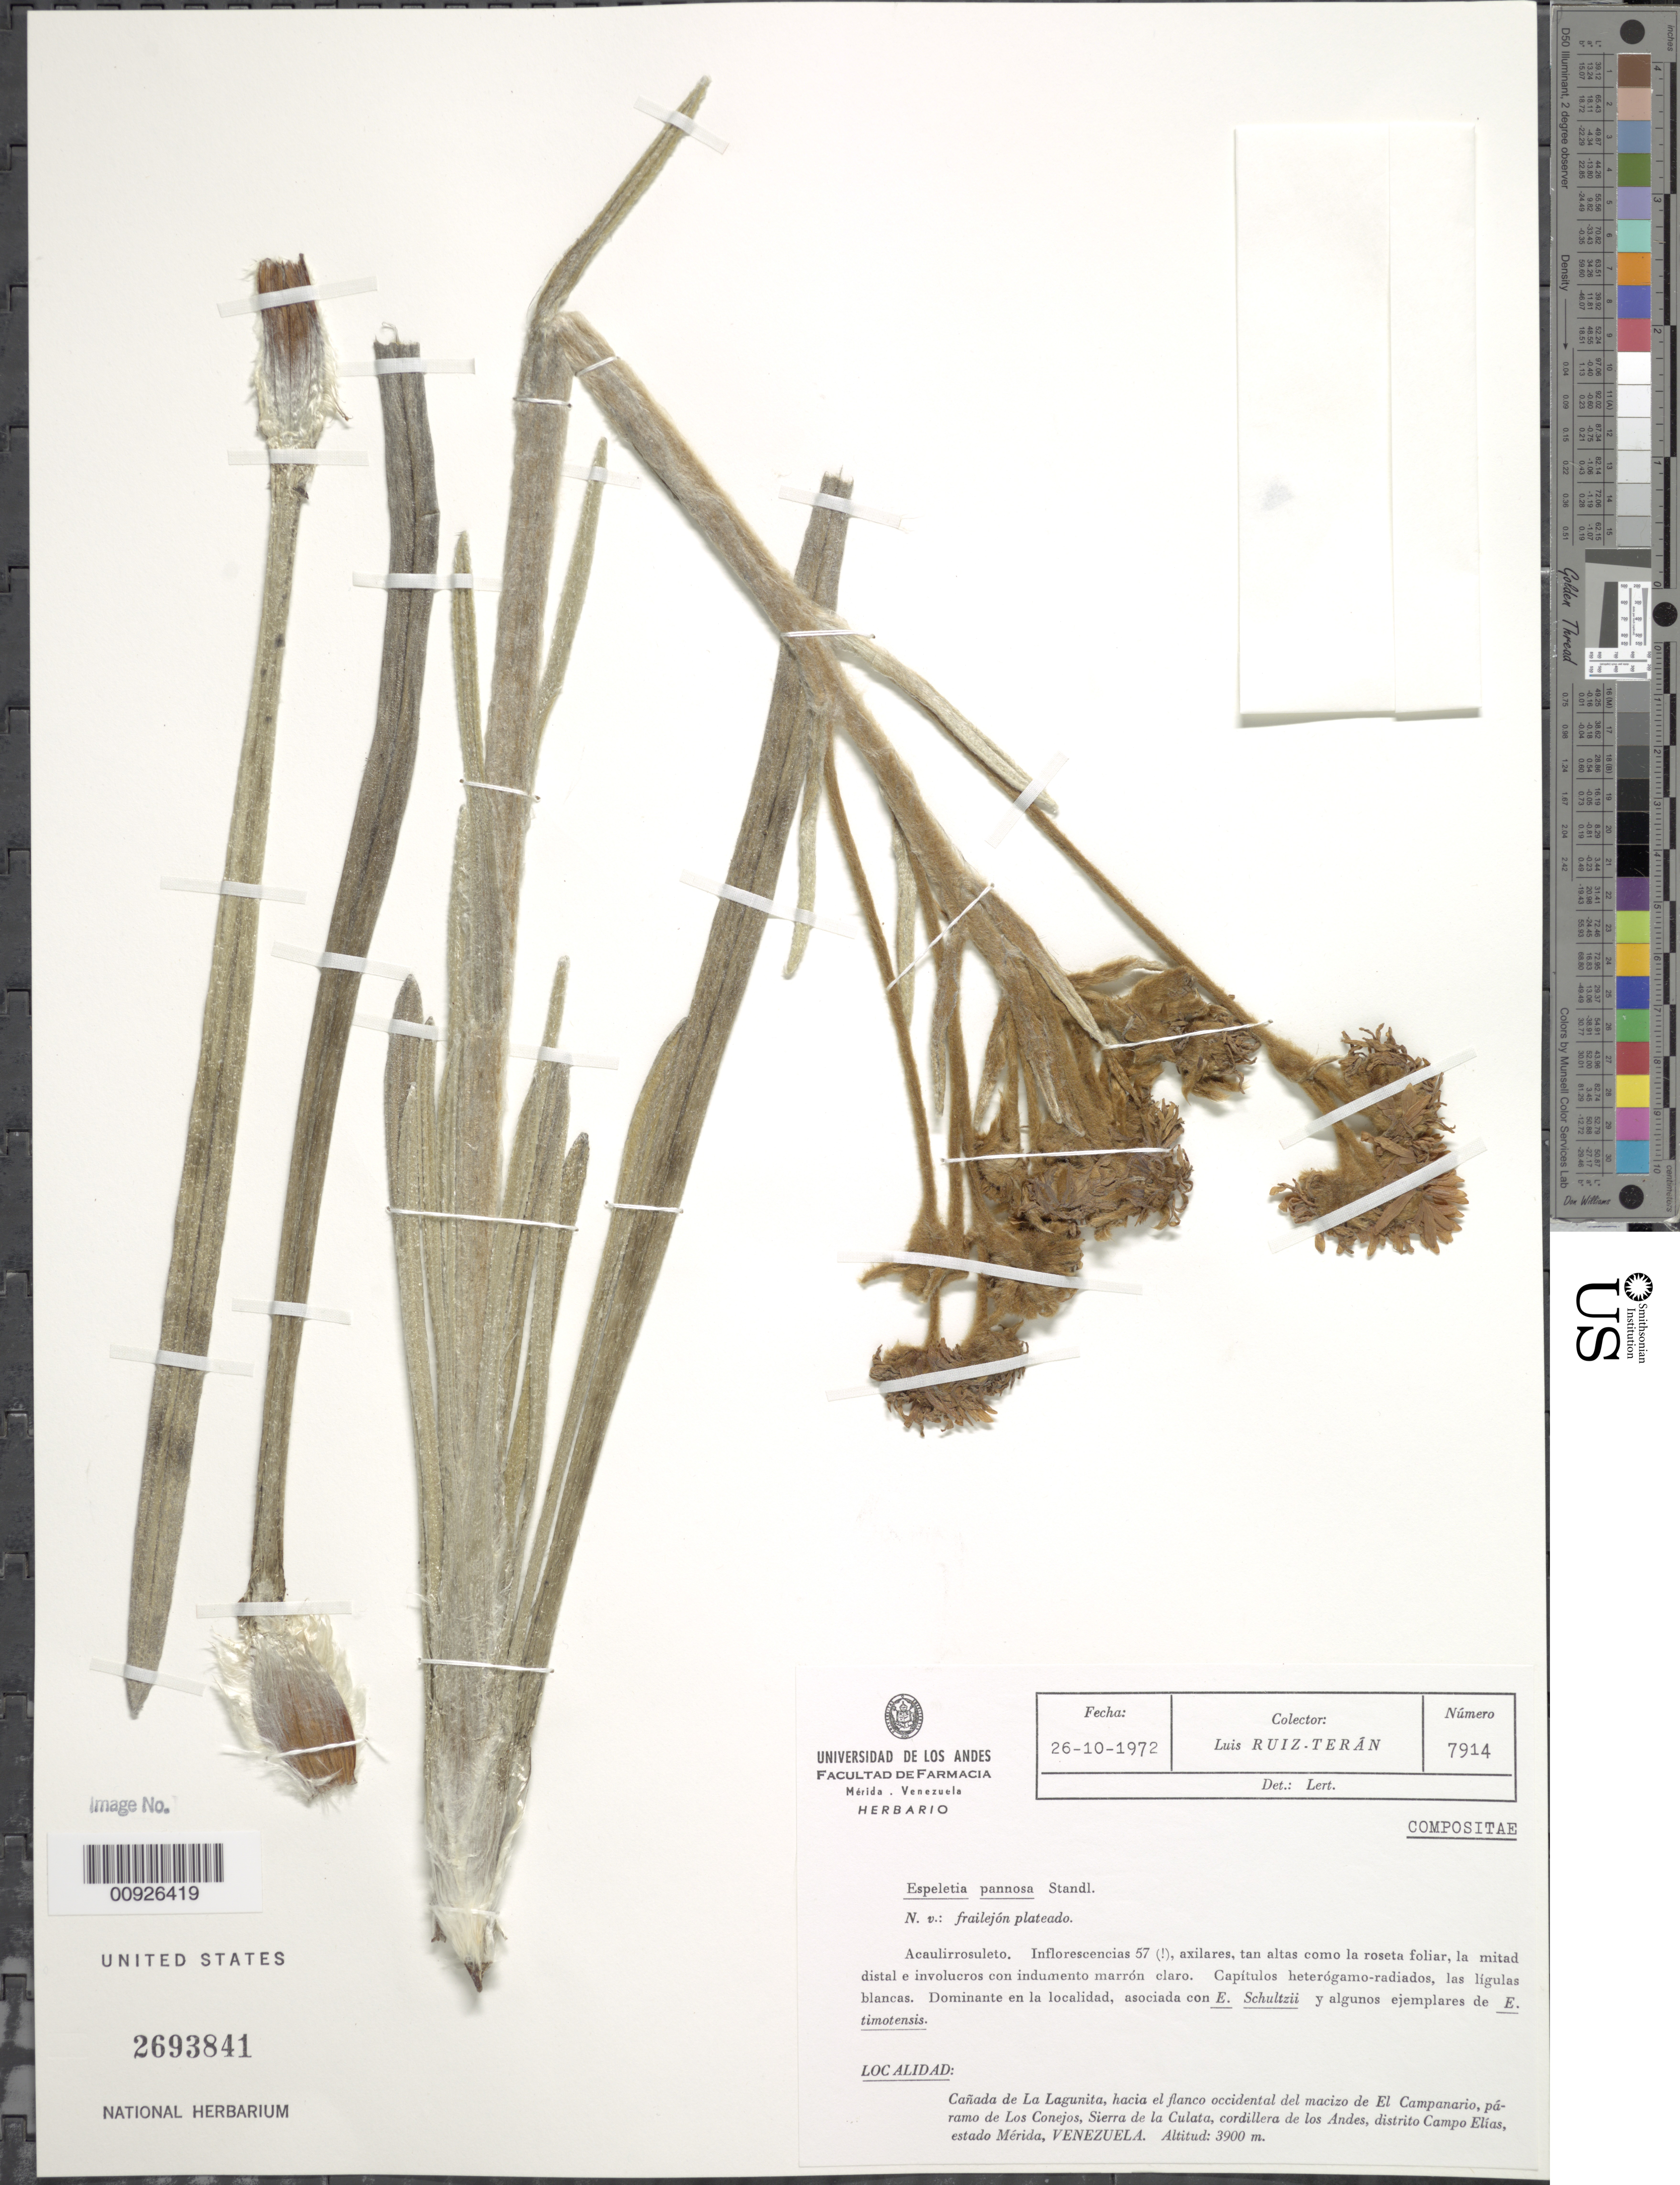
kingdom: Plantae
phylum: Tracheophyta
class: Magnoliopsida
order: Asterales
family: Asteraceae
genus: Espeletiopsis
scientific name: Espeletiopsis pannosa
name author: (Standl.) Cuatrec.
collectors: L. E. Ruíz-Terán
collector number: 7914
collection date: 1972-10-26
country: Venezuela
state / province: Mérida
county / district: Campo Elías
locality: P. de los Conejos. Cañada de La Lagunita, hacia el flanco occidental del macizo de El Campanario, Sierra de la Culata, Cordillera de los Andes.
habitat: Dominante en la localidad, asociada con E. schultzii, y algunos ejemplares de E. timotensis.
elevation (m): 3900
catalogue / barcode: US 2693841